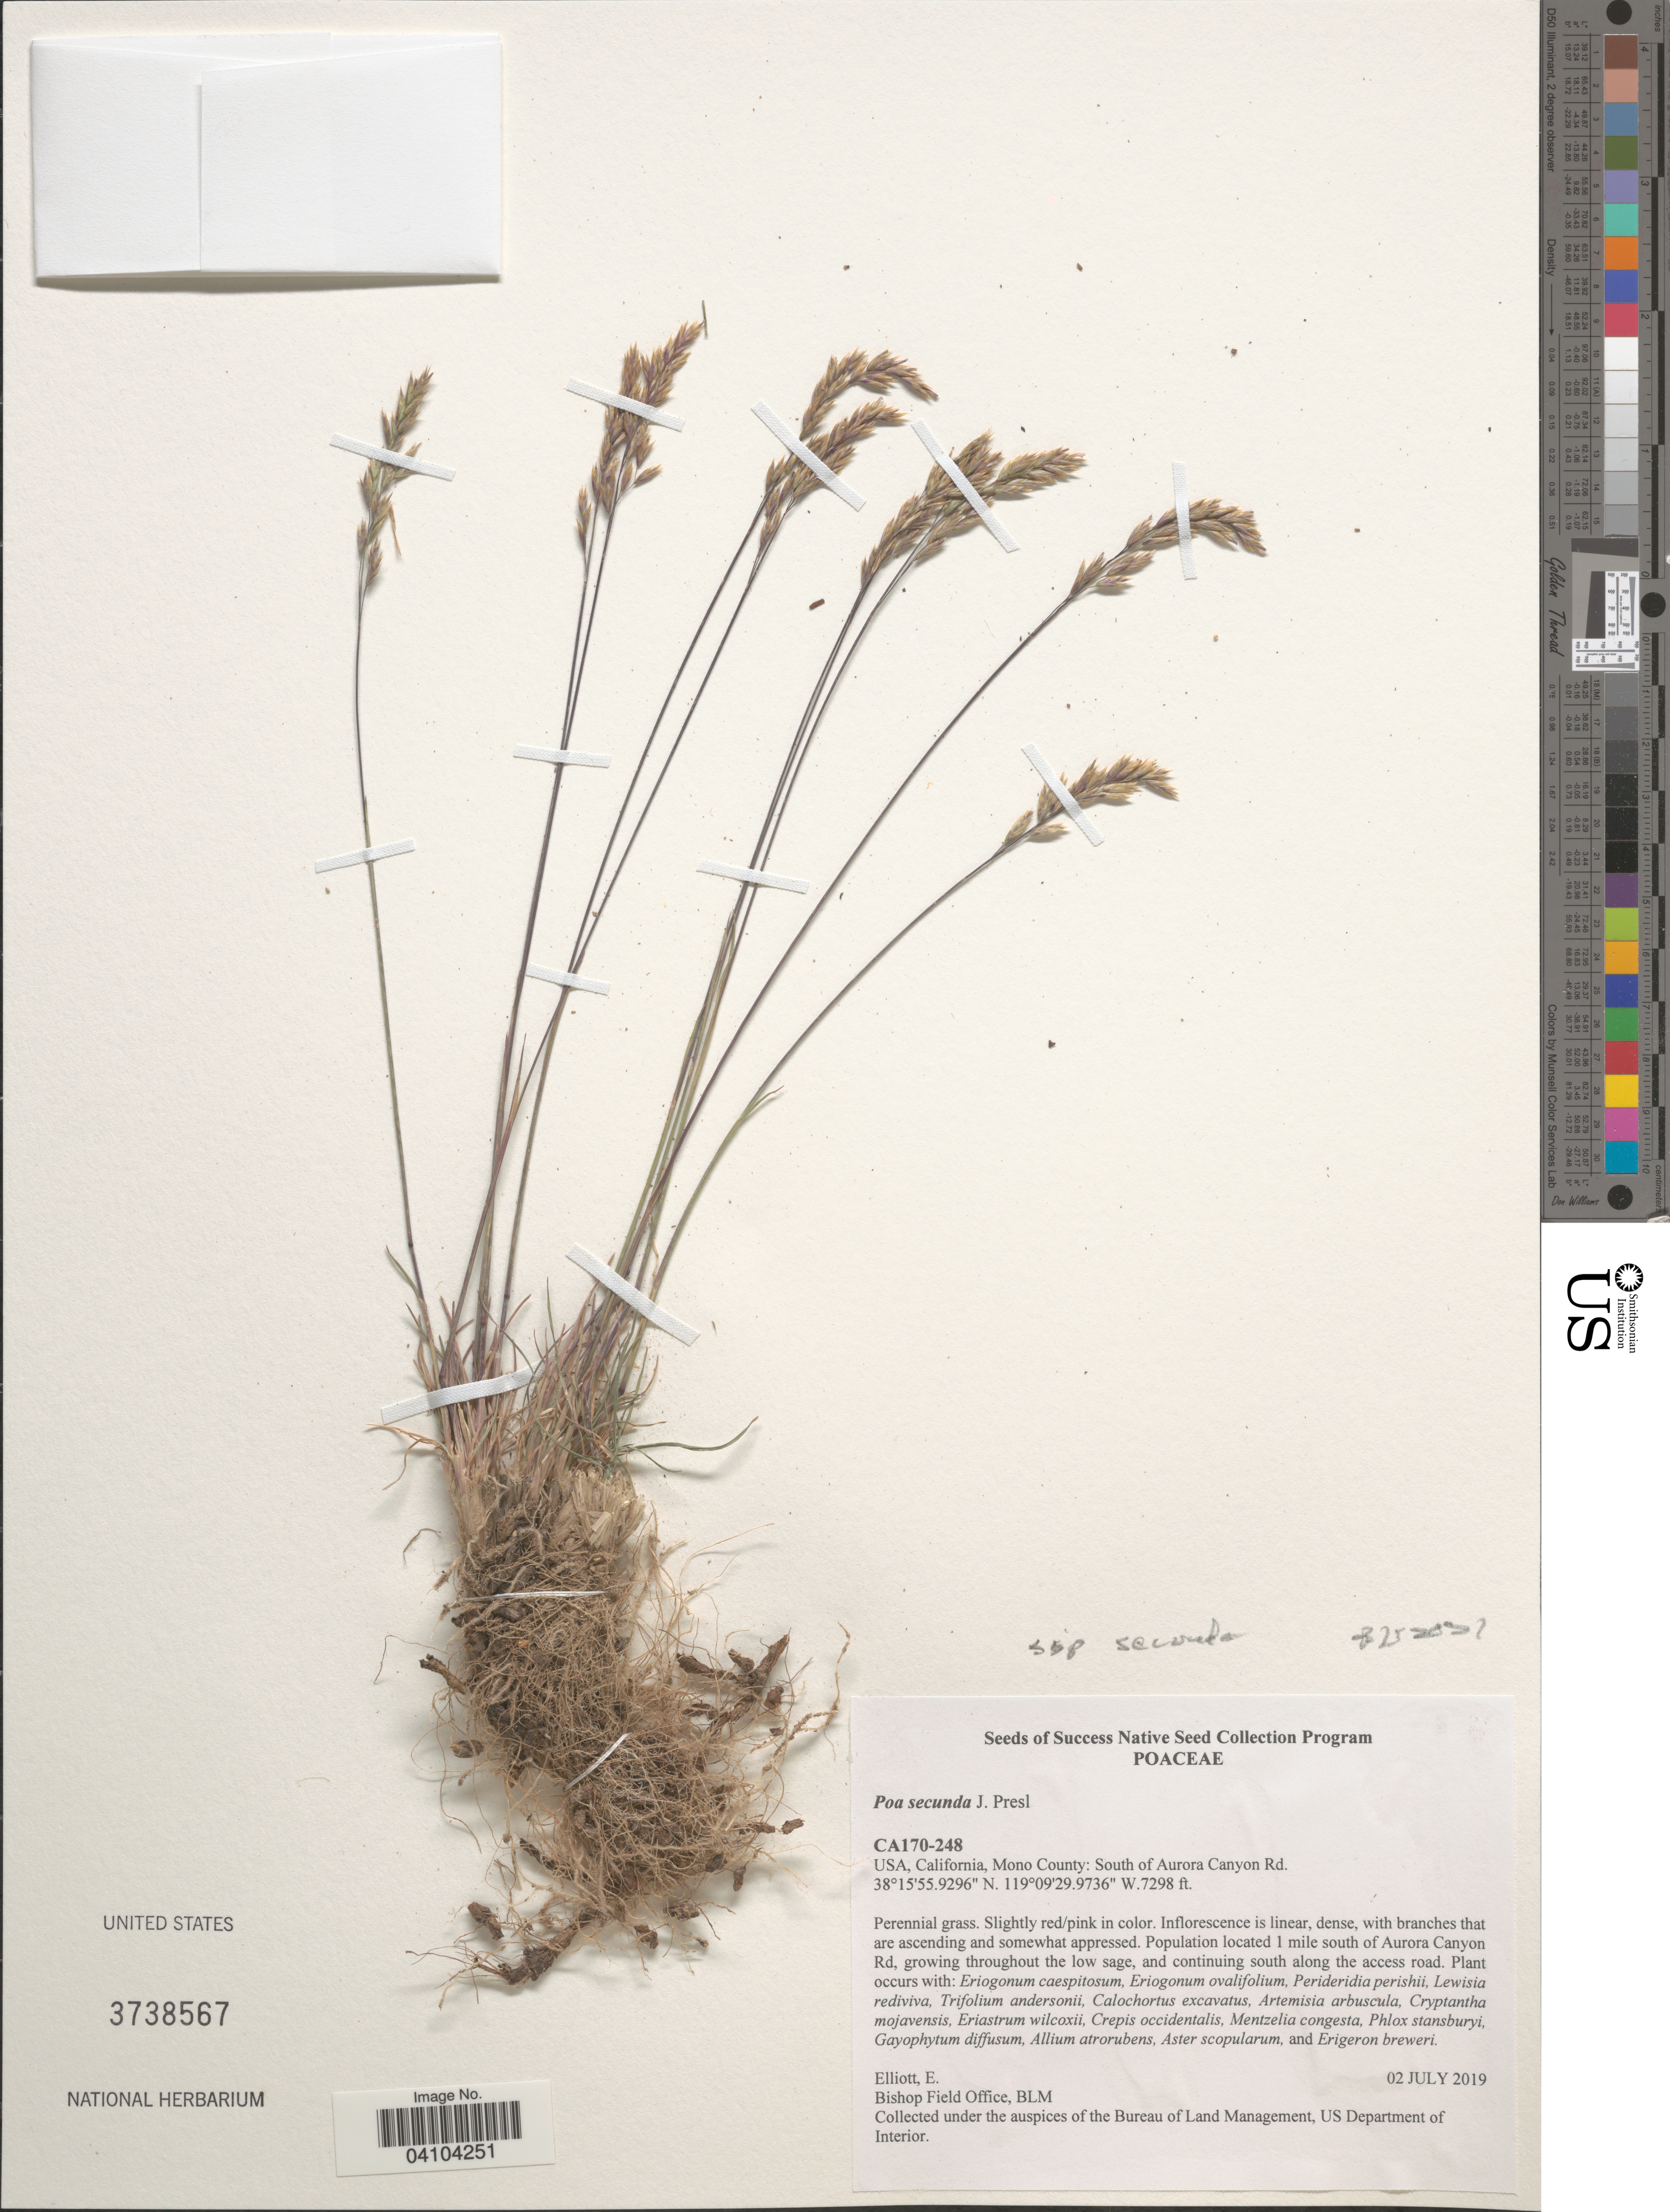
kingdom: Plantae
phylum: Tracheophyta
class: Liliopsida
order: Poales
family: Poaceae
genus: Poa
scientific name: Poa secunda subsp. secunda var. secunda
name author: J. Presl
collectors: E. Elliott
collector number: CA170-248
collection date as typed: Transcribed d/m/y: 2/7/2019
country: United States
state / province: California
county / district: Mono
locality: Mono County: South of Aurora Canyon Rd.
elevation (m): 2224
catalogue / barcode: US 3738567